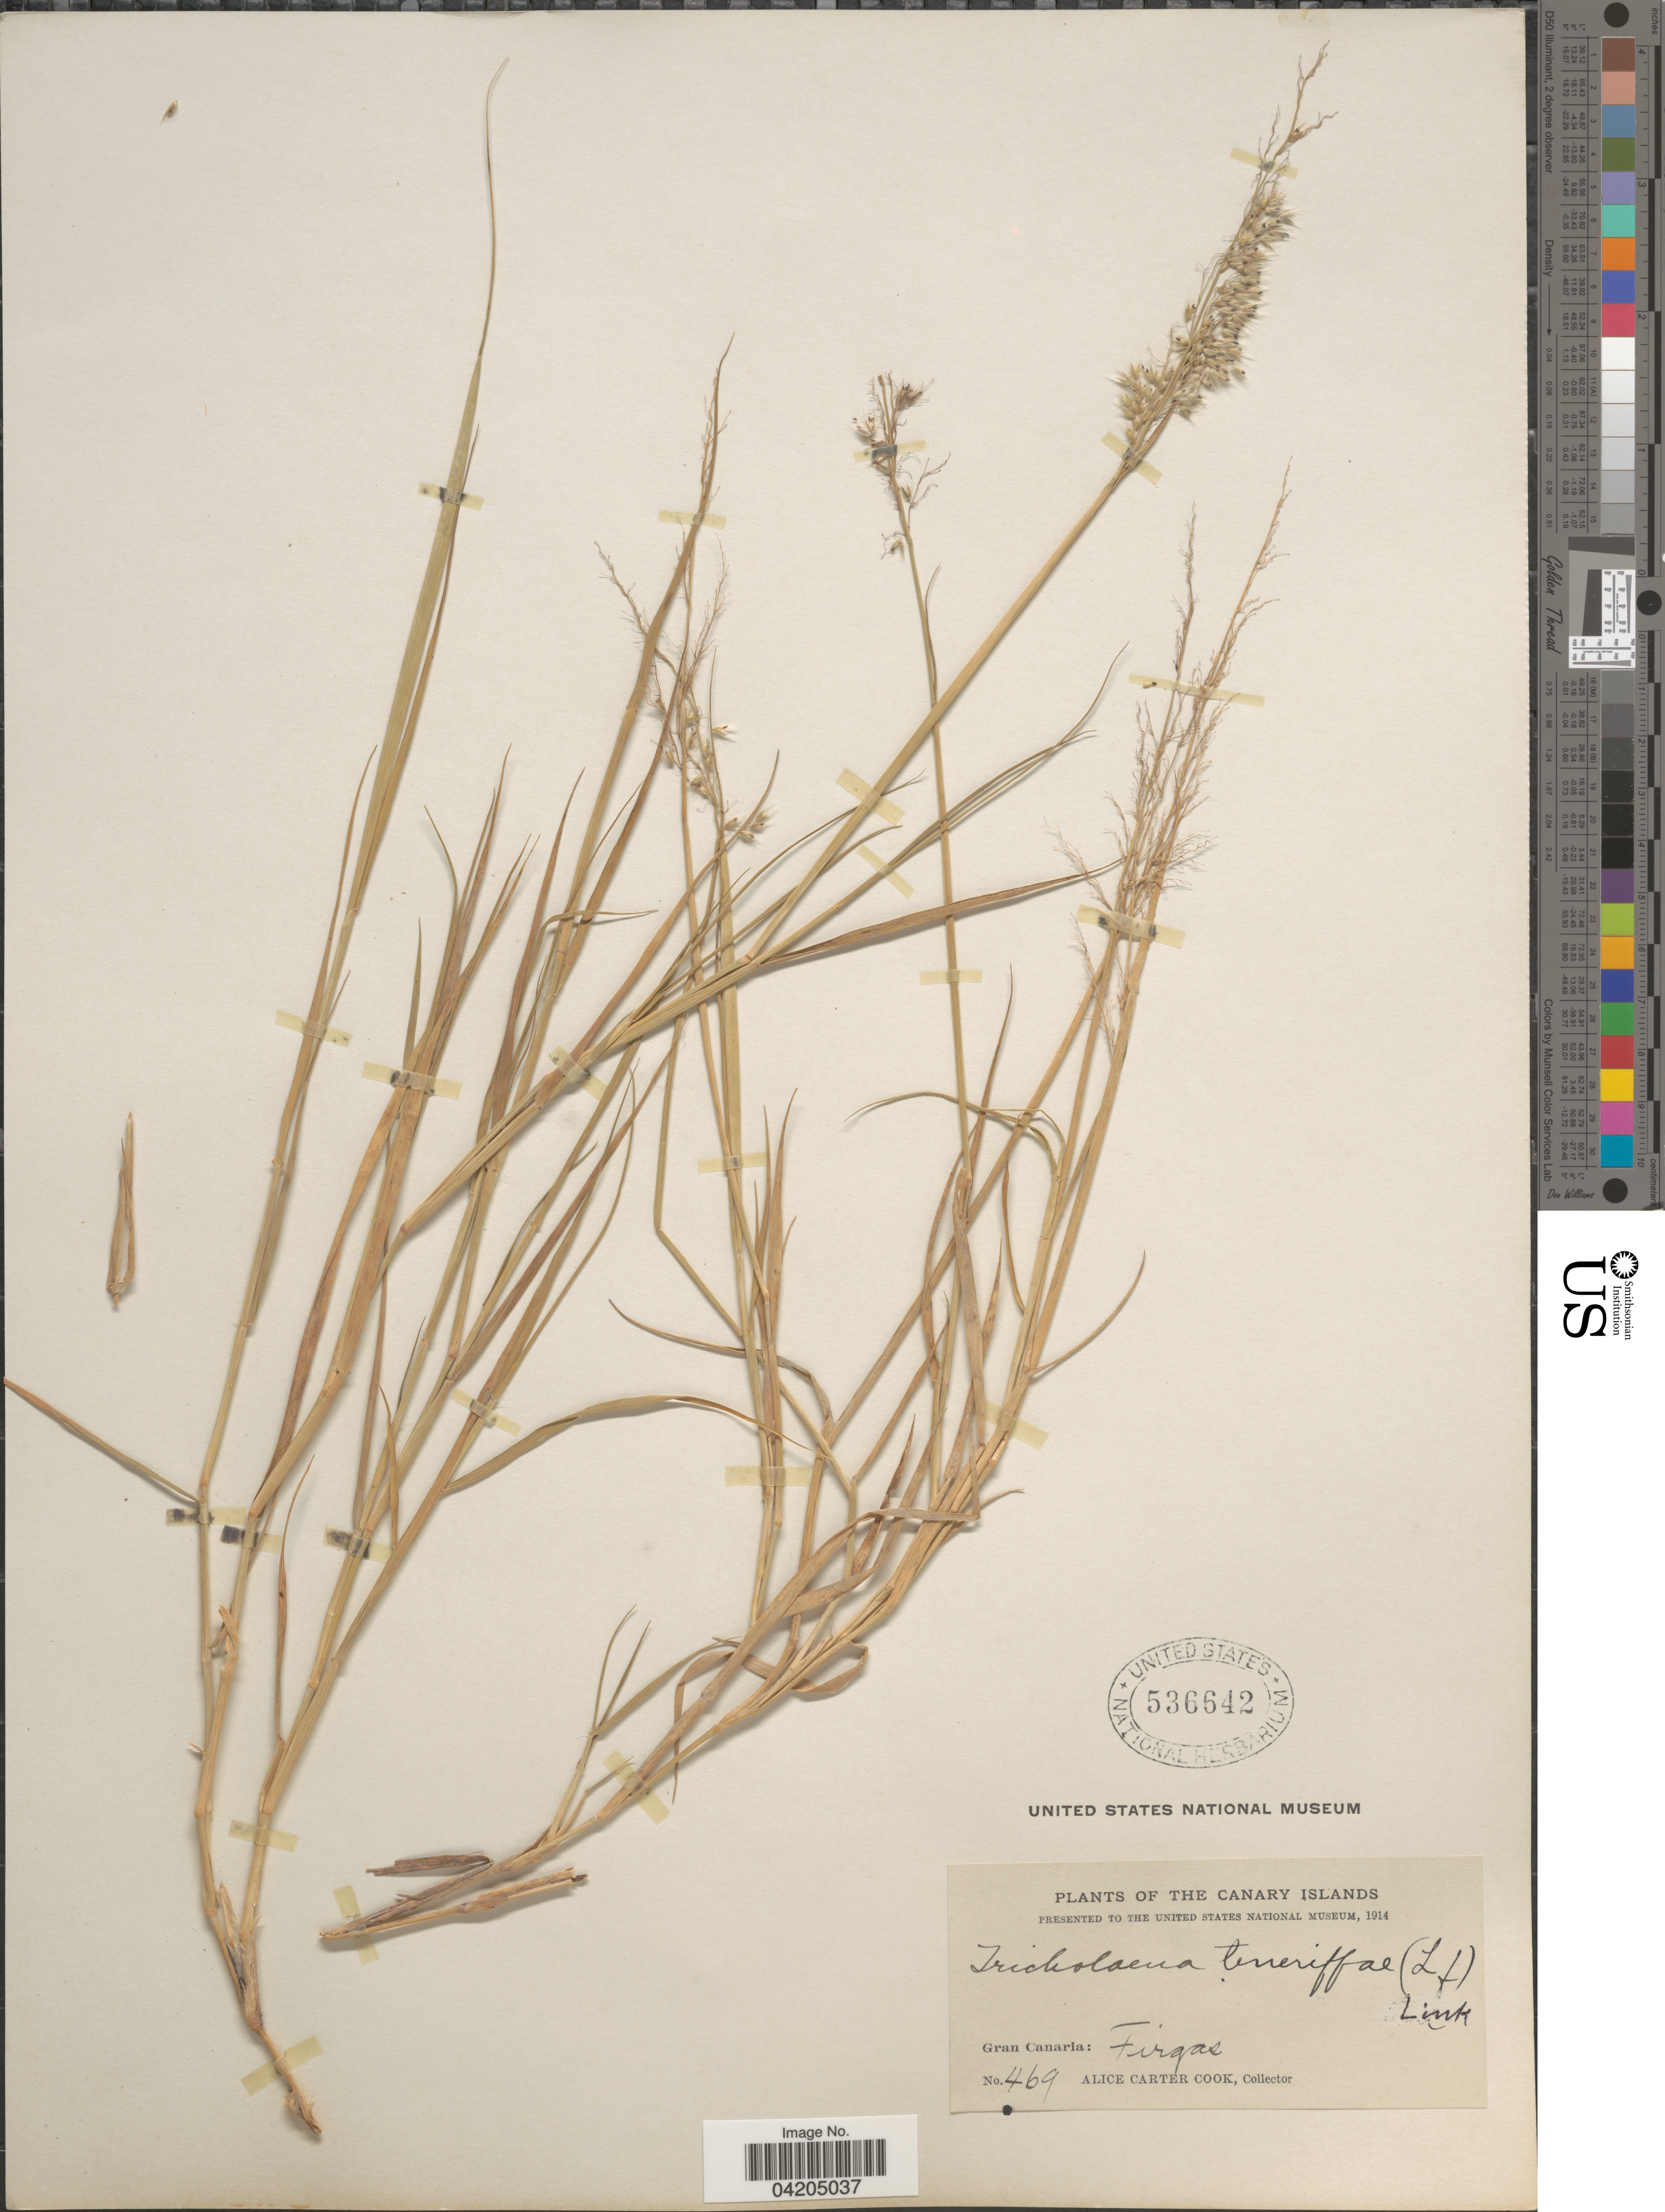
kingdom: Plantae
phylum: Tracheophyta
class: Liliopsida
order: Poales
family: Poaceae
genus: Tricholaena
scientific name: Tricholaena teneriffae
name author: (L.) Link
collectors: Alice C. Cook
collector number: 469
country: Spain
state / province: Canarias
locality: The Canary Islands. Gran Canaria: Firgas.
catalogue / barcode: US 536642